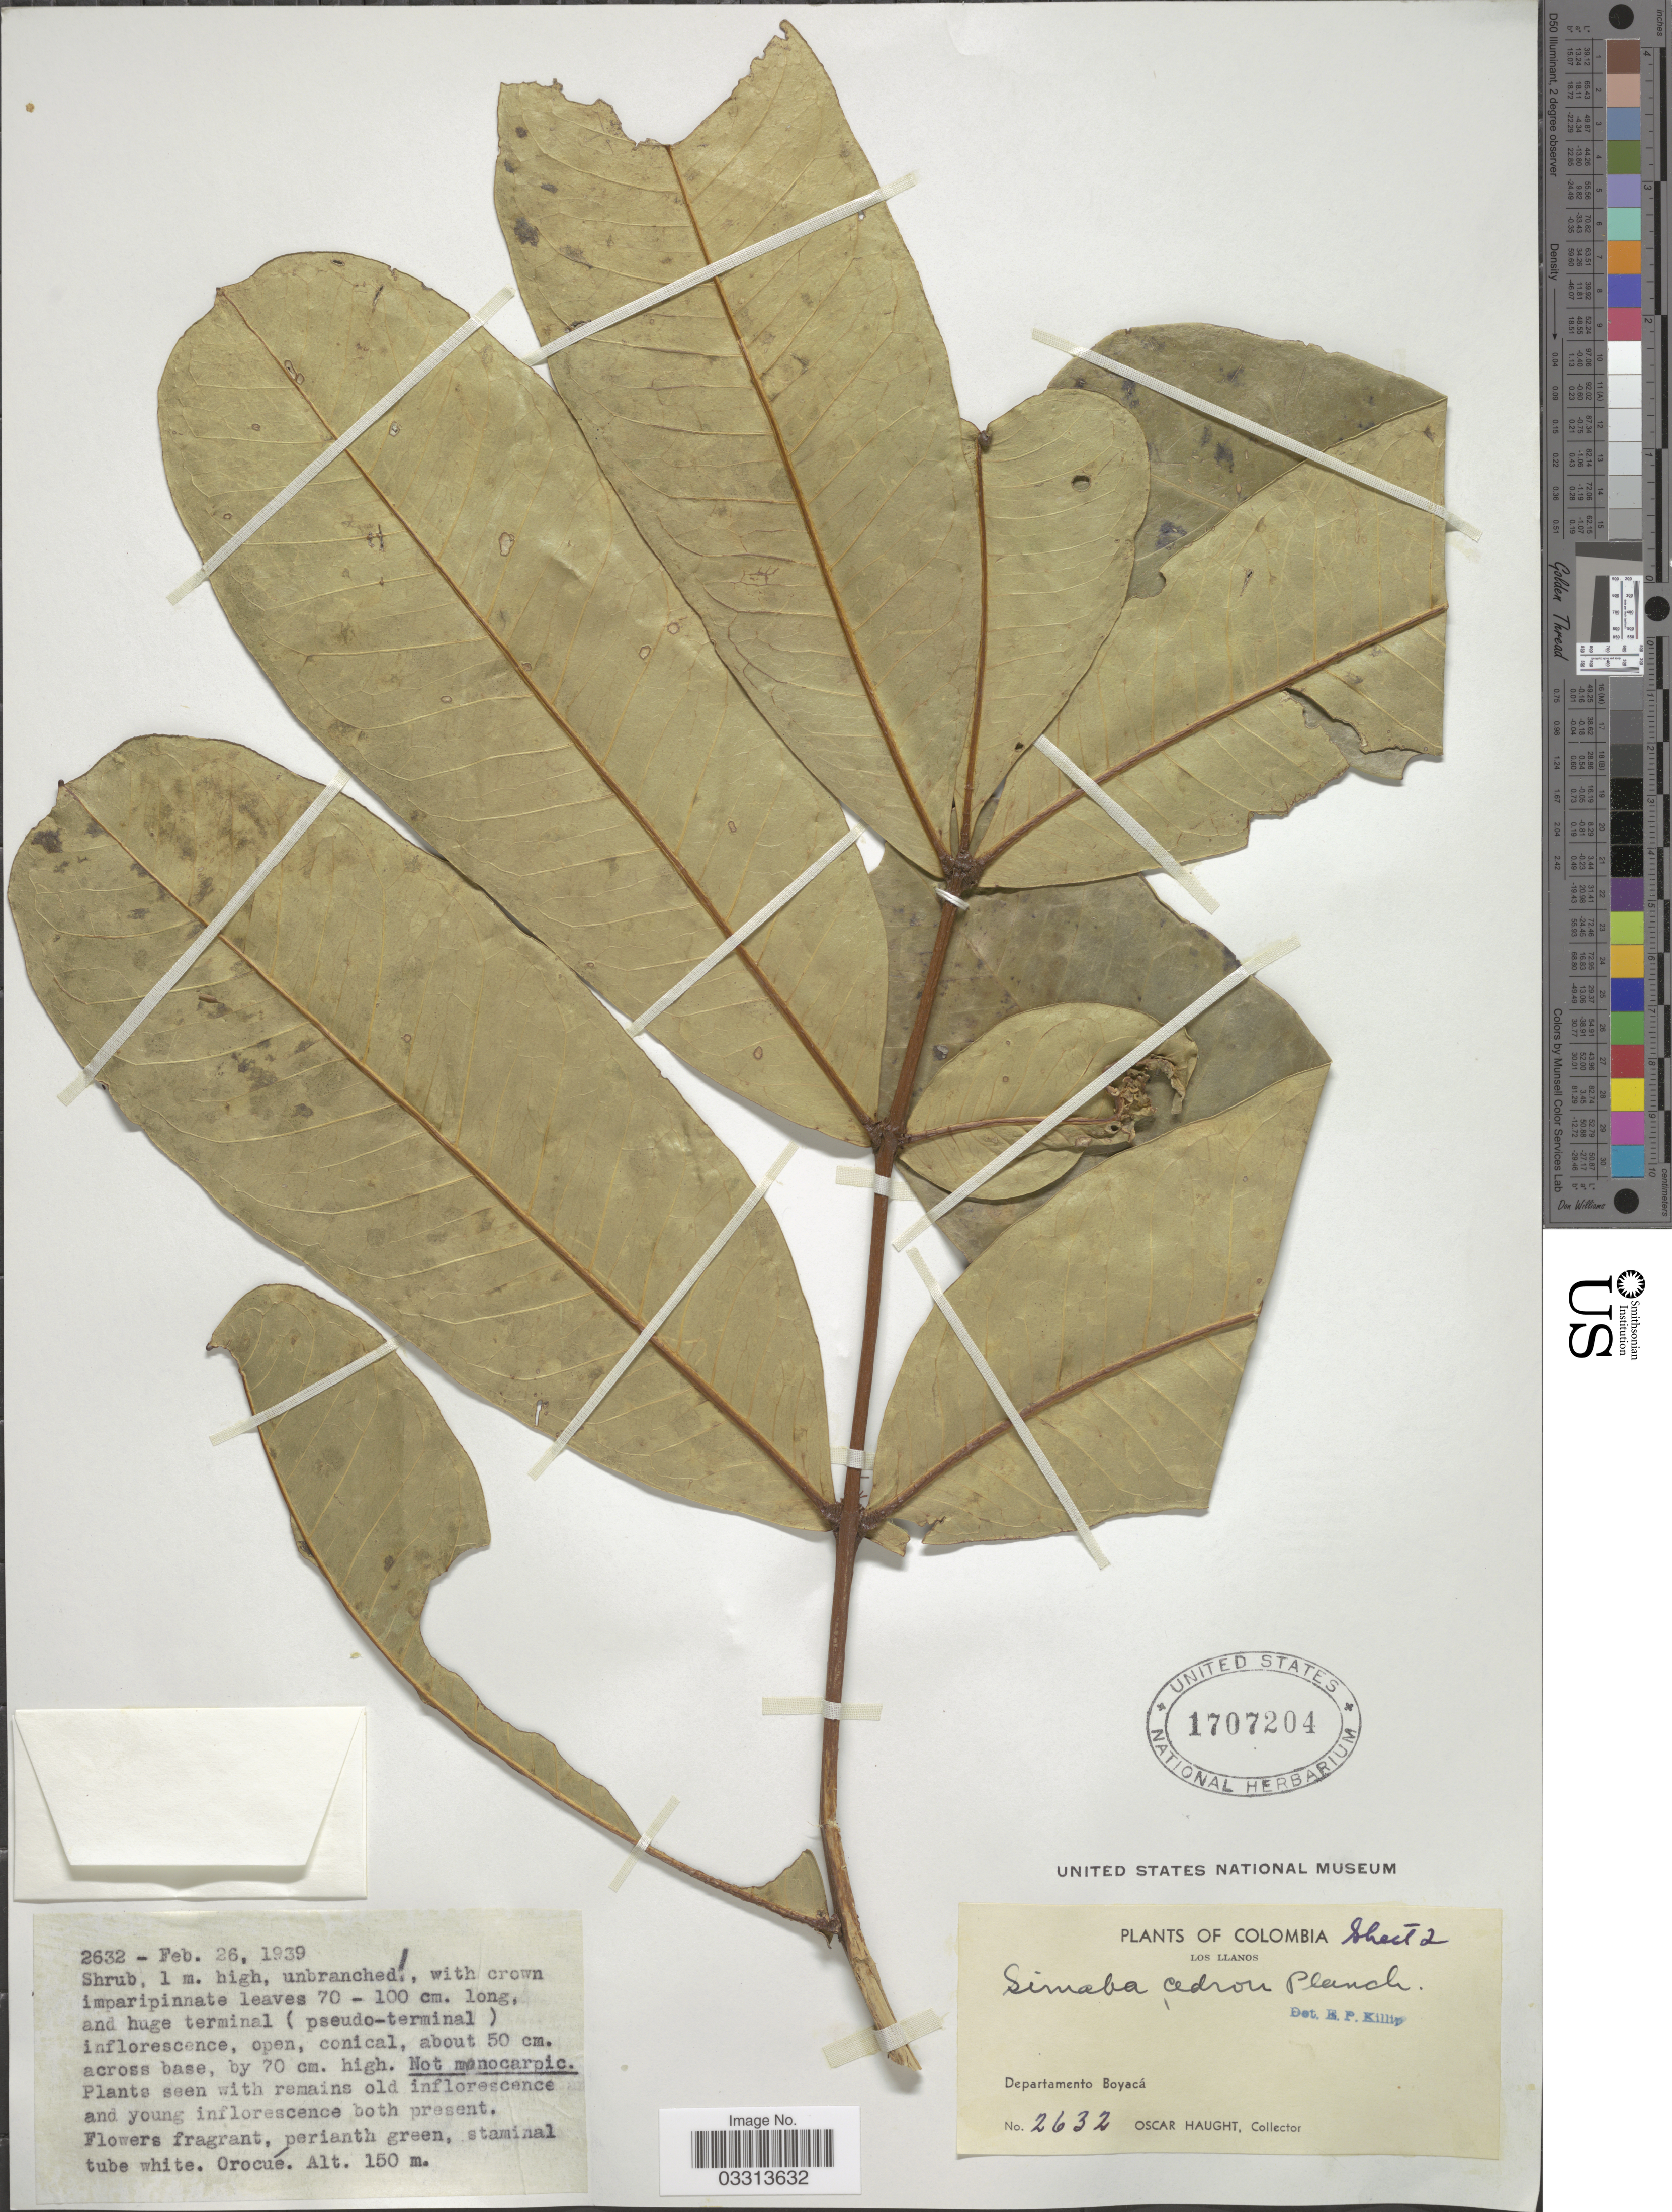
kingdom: Plantae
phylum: Tracheophyta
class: Magnoliopsida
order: Sapindales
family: Simaroubaceae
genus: Homalolepis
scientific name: Homalolepis cedron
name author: (Planch.) Devecchi & Pirani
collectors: O. L. Haught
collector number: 2632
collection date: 1939-02-26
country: Colombia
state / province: Boyacá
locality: Los Llanos, Departamento Boyacá, Orocué.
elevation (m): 150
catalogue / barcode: US 1707204